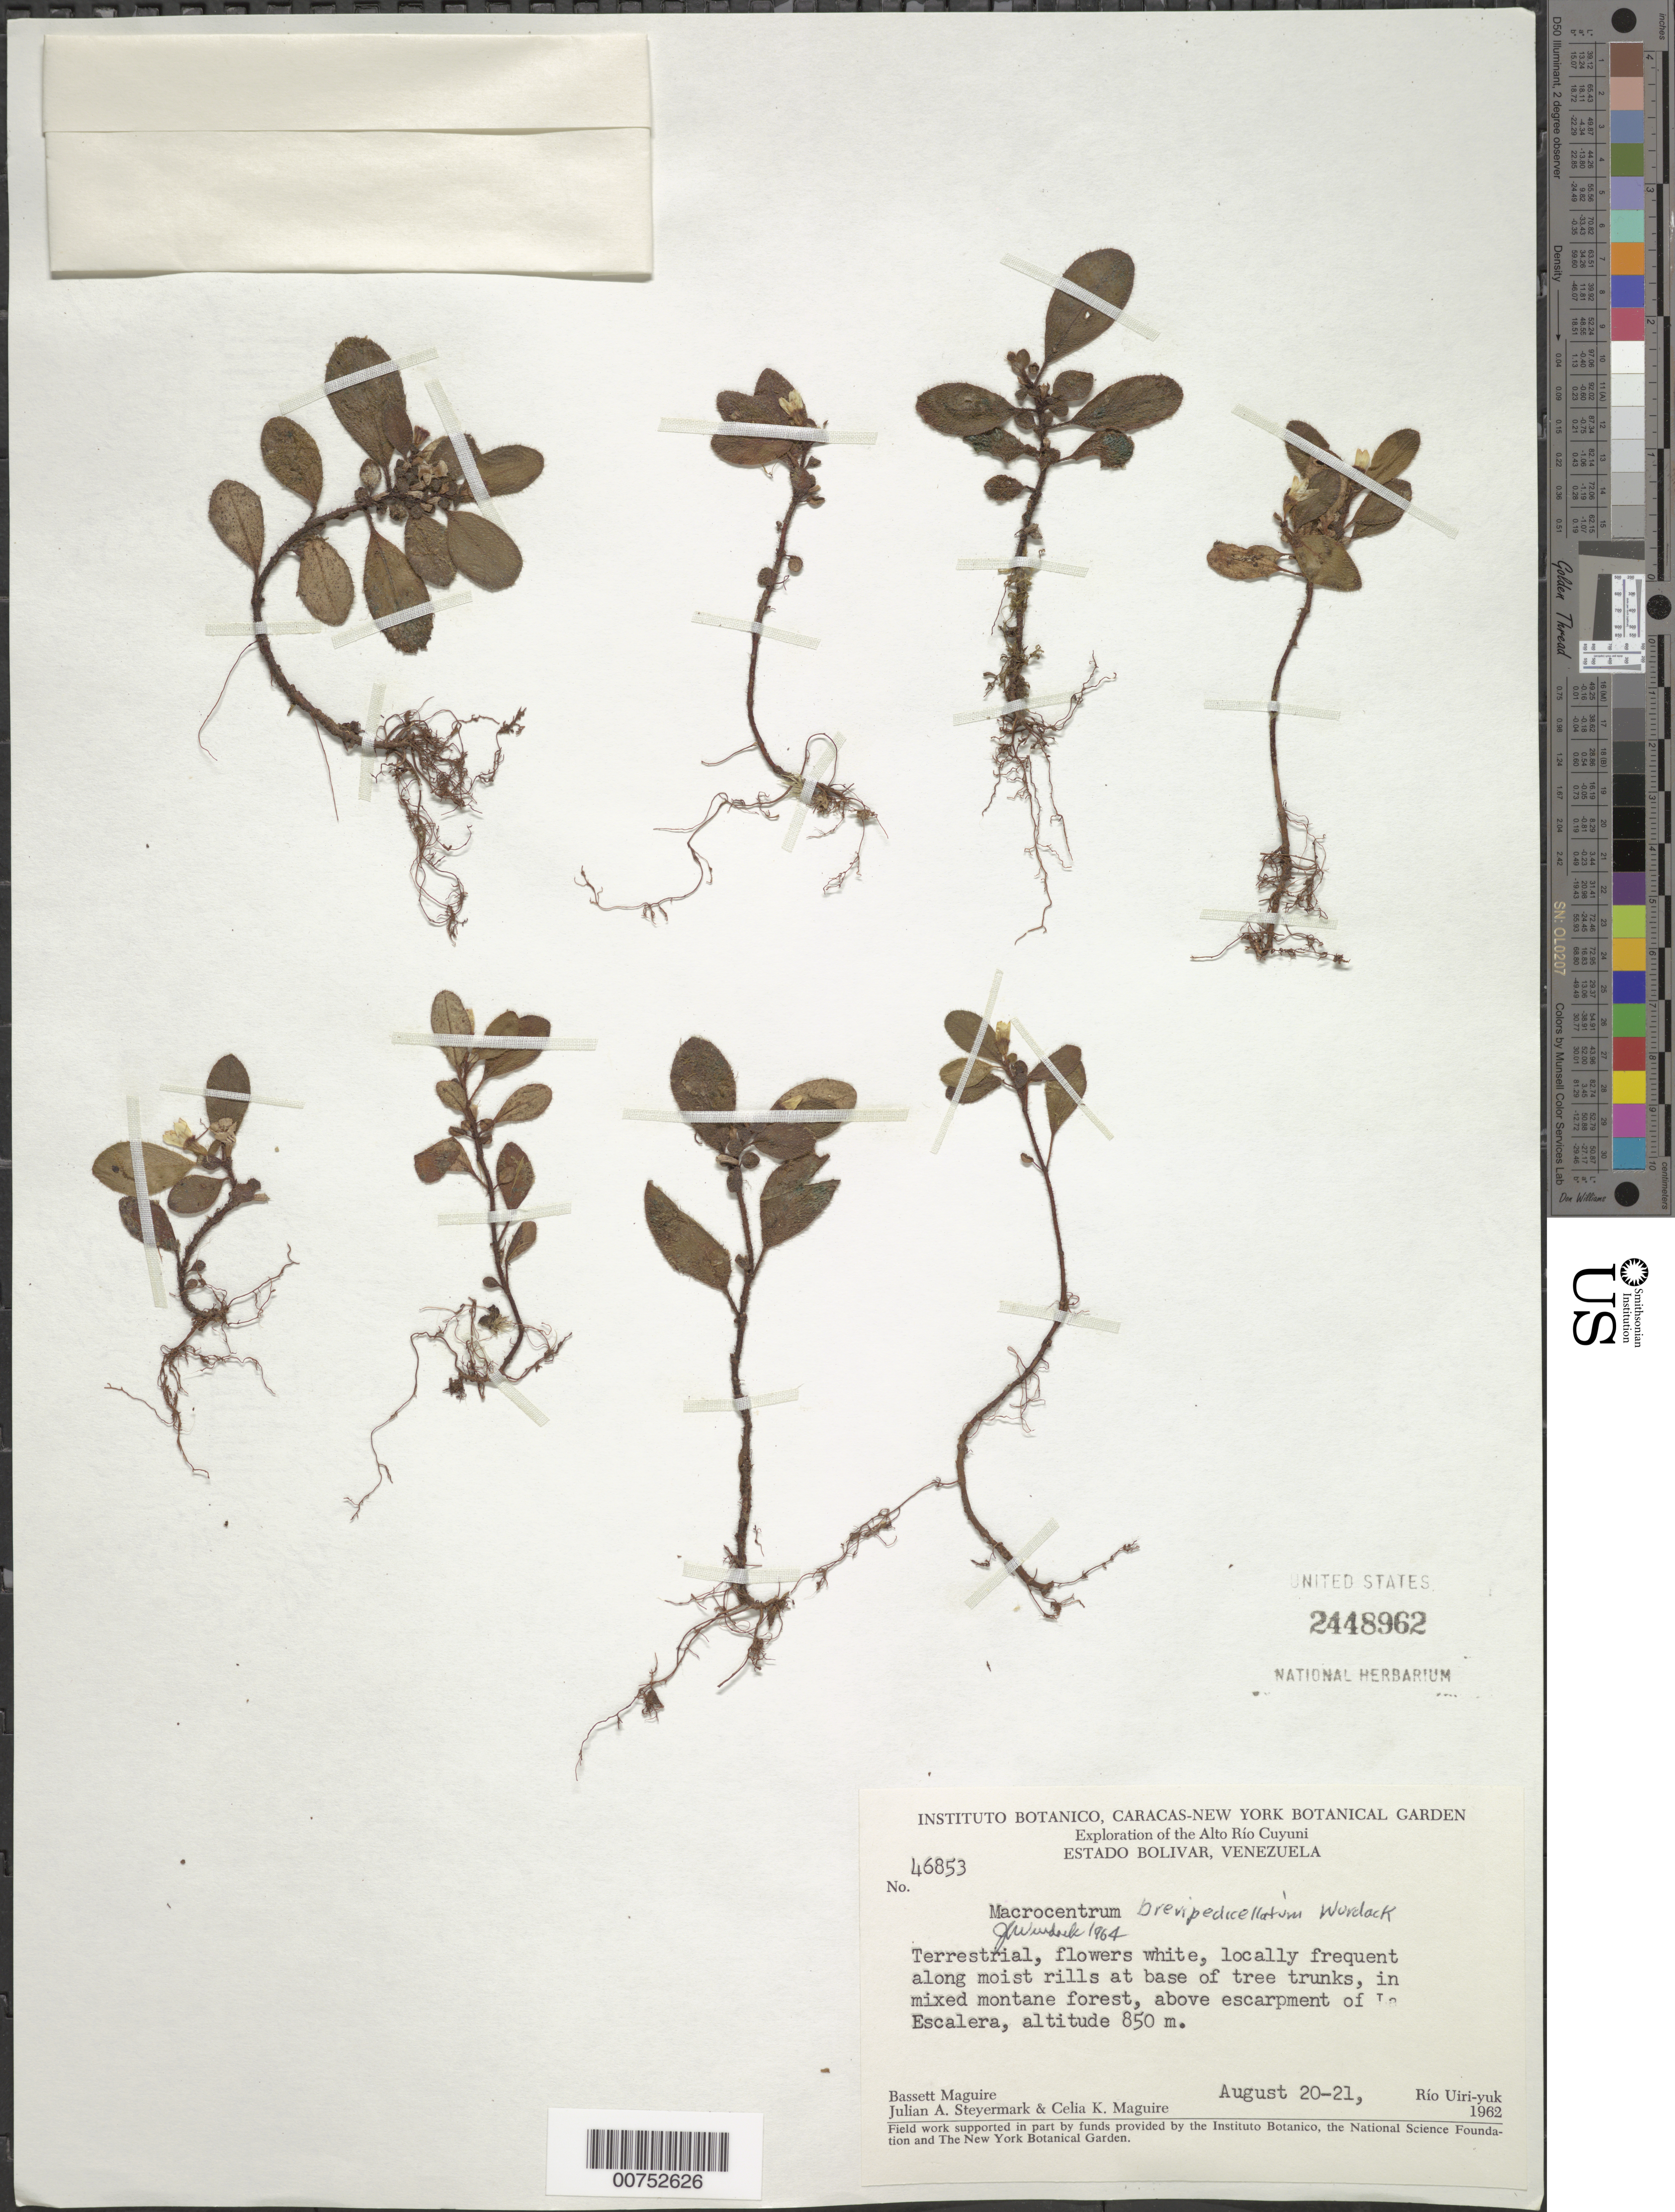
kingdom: Plantae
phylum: Tracheophyta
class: Magnoliopsida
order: Myrtales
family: Melastomataceae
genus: Macrocentrum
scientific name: Macrocentrum brevipedicellatum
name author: Wurdack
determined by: Wurdack, John J., (US), US (UNITED STATES)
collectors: B. Maguire, C. K. Maguire & J. Steyermark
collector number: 46853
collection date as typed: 20-Aug-62 to 21-Aug-62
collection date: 1962-08-20/1962-08-21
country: Venezuela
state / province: Bolívar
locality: Alto Río Cuyuni, Río Uiri-yuk, La Escalera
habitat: Mixed montane forest, above escarpment; along moist rills at base of tree trunks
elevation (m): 850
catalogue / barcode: US 2448962